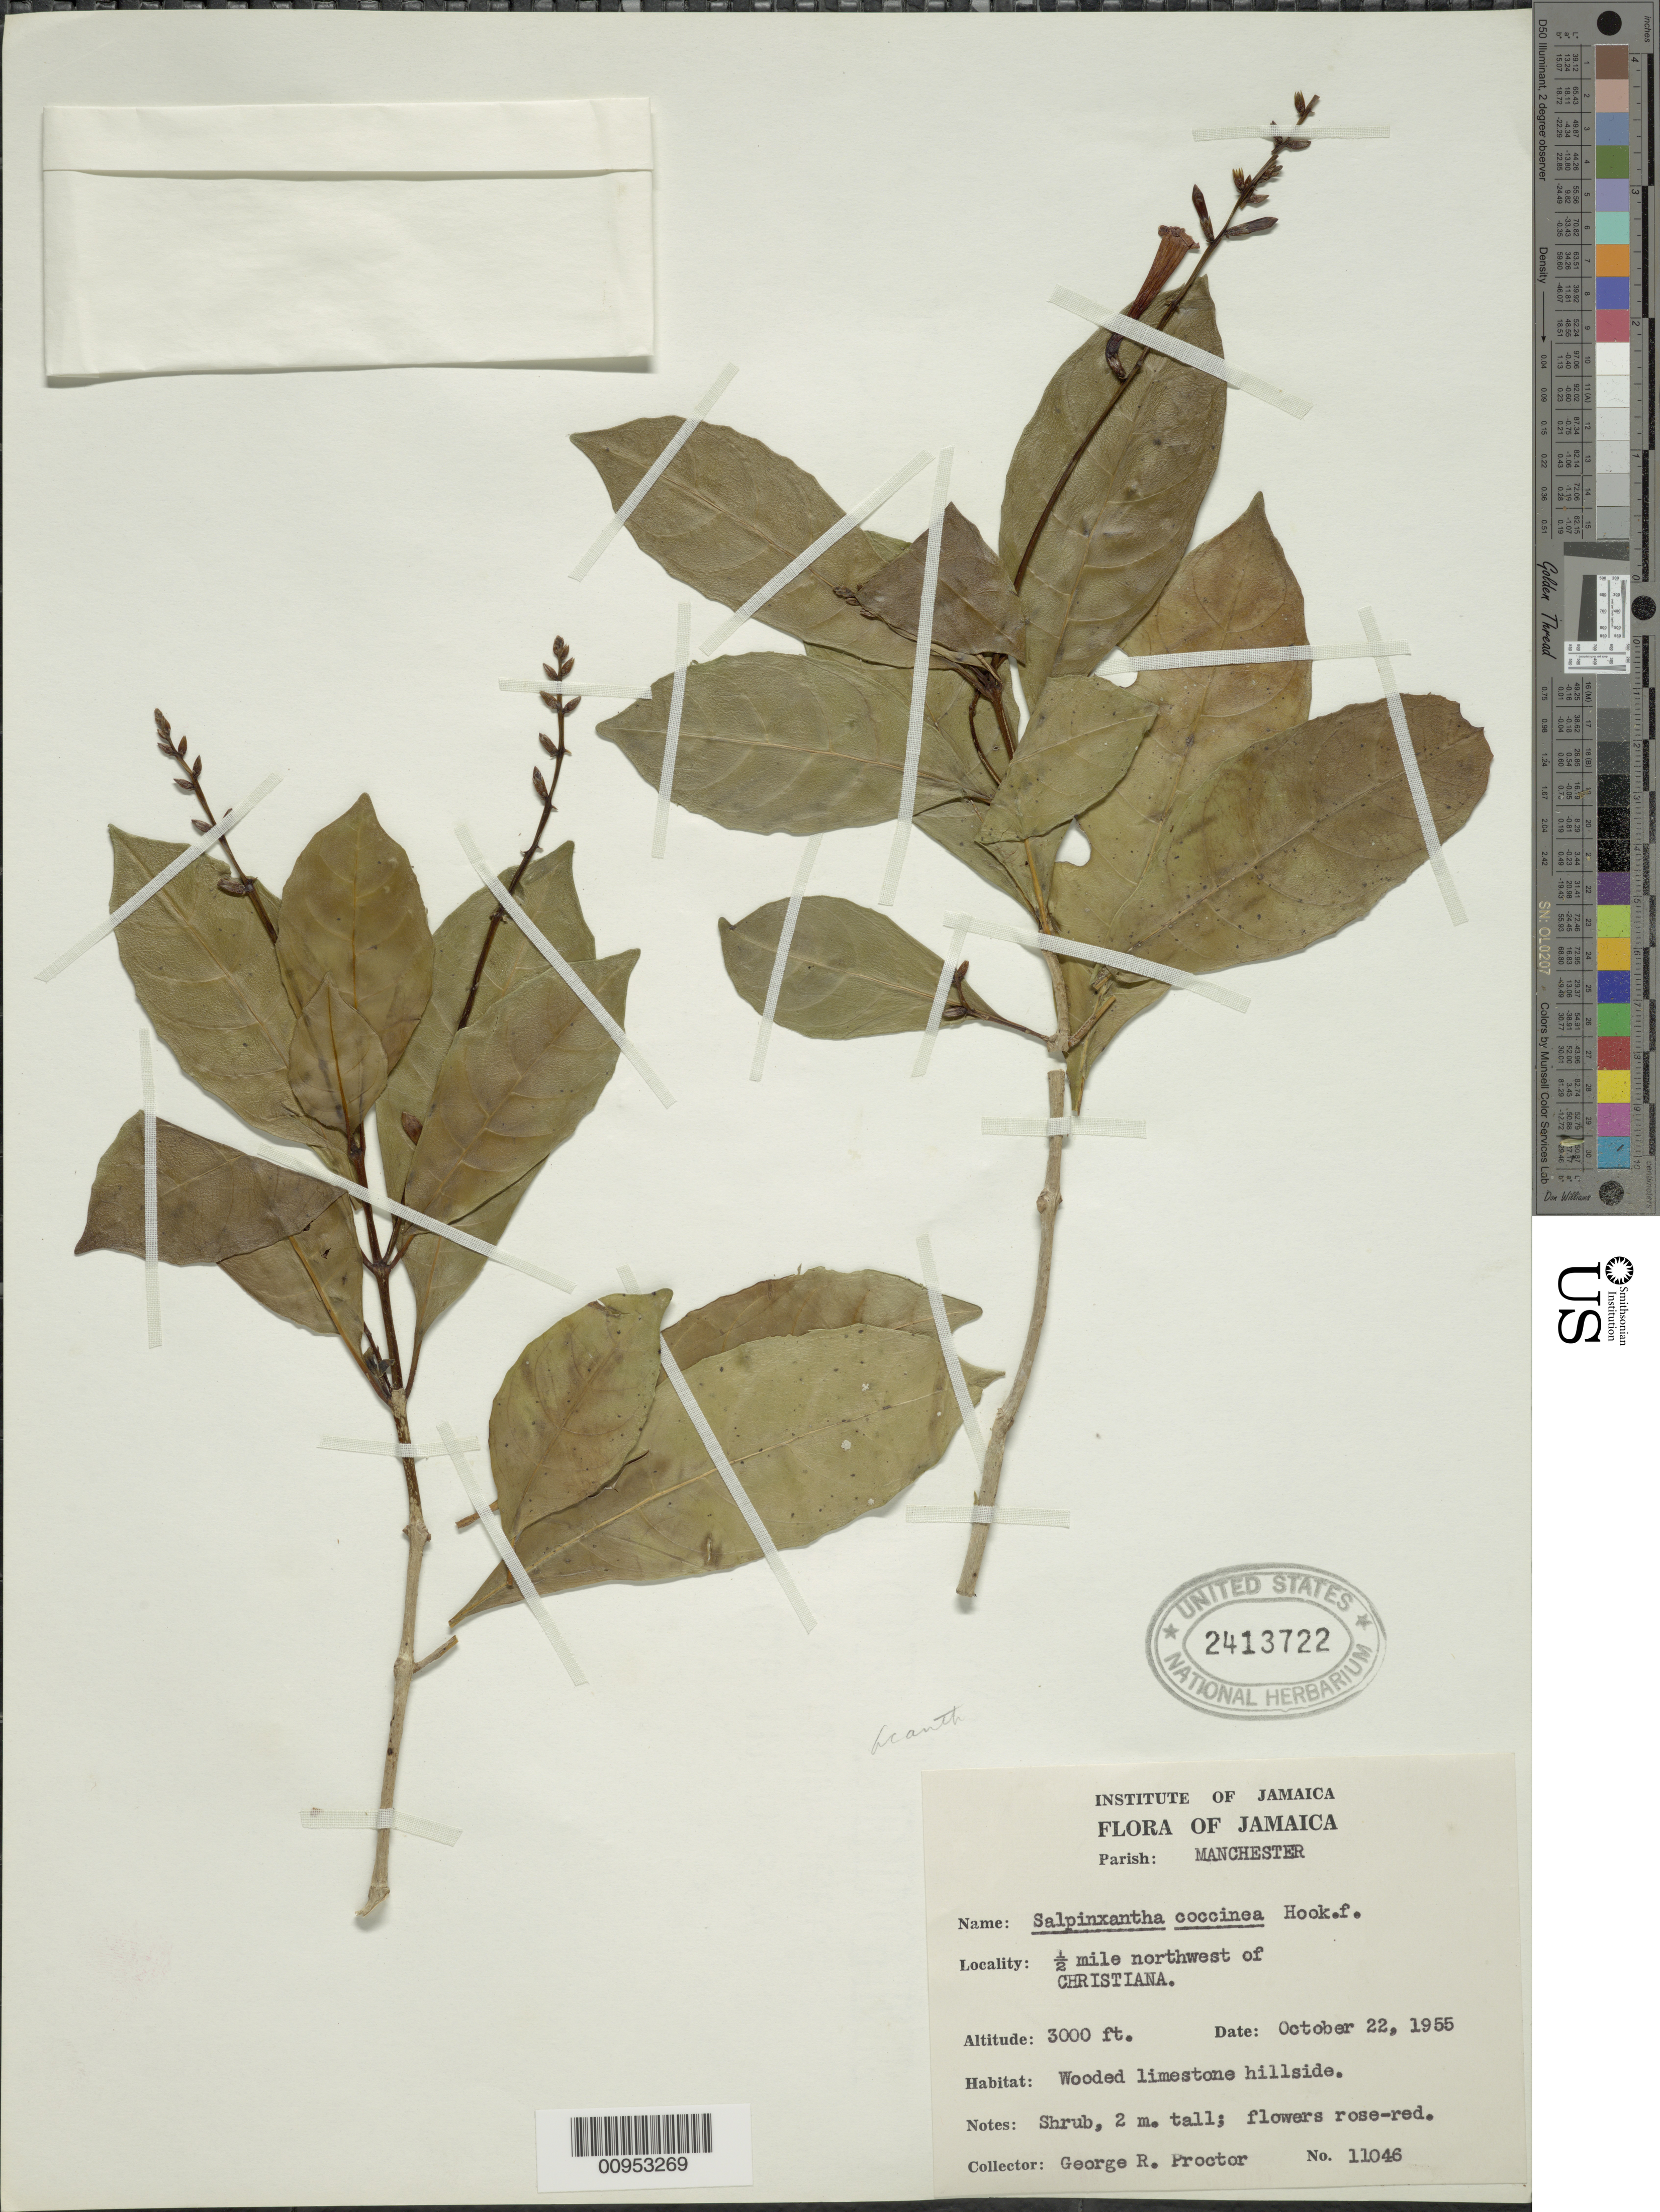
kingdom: Plantae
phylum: Tracheophyta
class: Magnoliopsida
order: Lamiales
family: Acanthaceae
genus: Salpixantha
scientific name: Salpixantha coccinea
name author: Hook.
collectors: G. R. Proctor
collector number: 11046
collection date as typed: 22 Oct 1955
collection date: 1955-10-22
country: Jamaica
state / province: Manchester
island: Jamaica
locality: Christiana, 0.5 mile northwest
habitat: Wooded limestone hillside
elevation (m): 914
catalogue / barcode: US 2413722